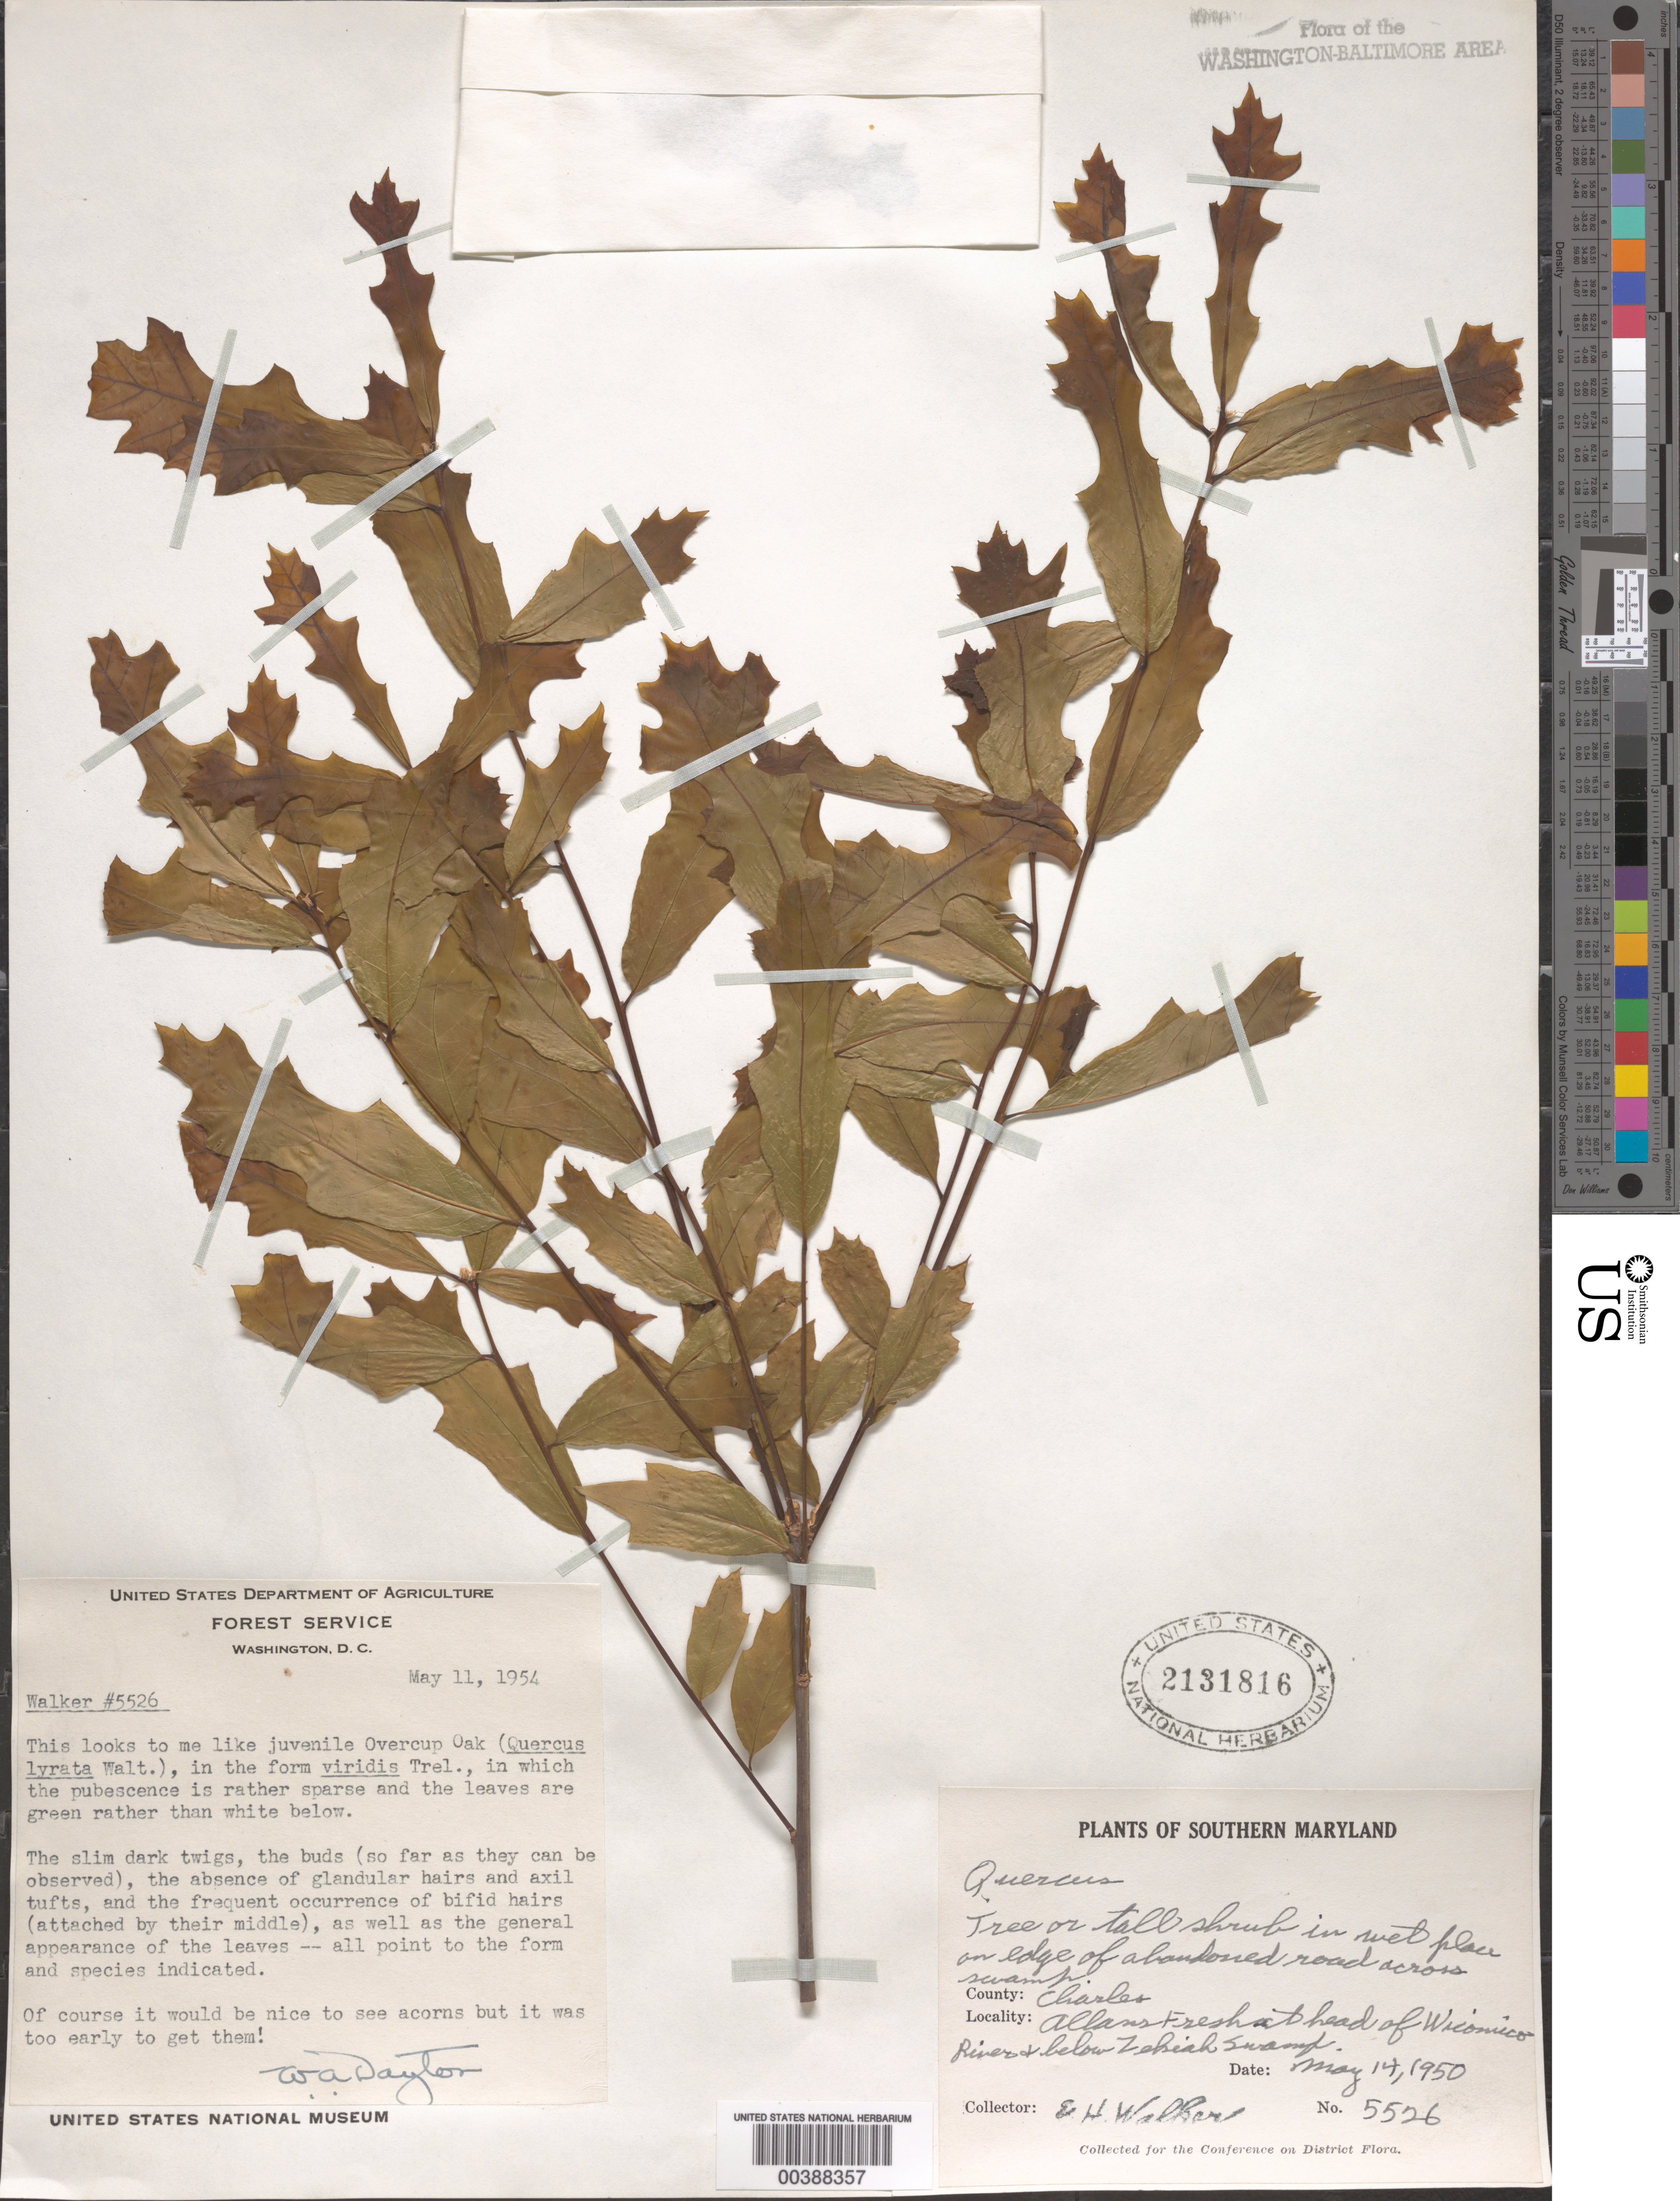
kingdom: Plantae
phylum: Tracheophyta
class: Magnoliopsida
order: Fagales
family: Fagaceae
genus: Quercus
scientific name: Quercus lyrata 'Viridis'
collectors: E. H. Walker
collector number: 5526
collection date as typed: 14 May 1950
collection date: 1950-05-14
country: United States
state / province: Maryland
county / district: Charles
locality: Allens Fresh, Wicomico River, below Zekiah Swamp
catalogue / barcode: US 2131816